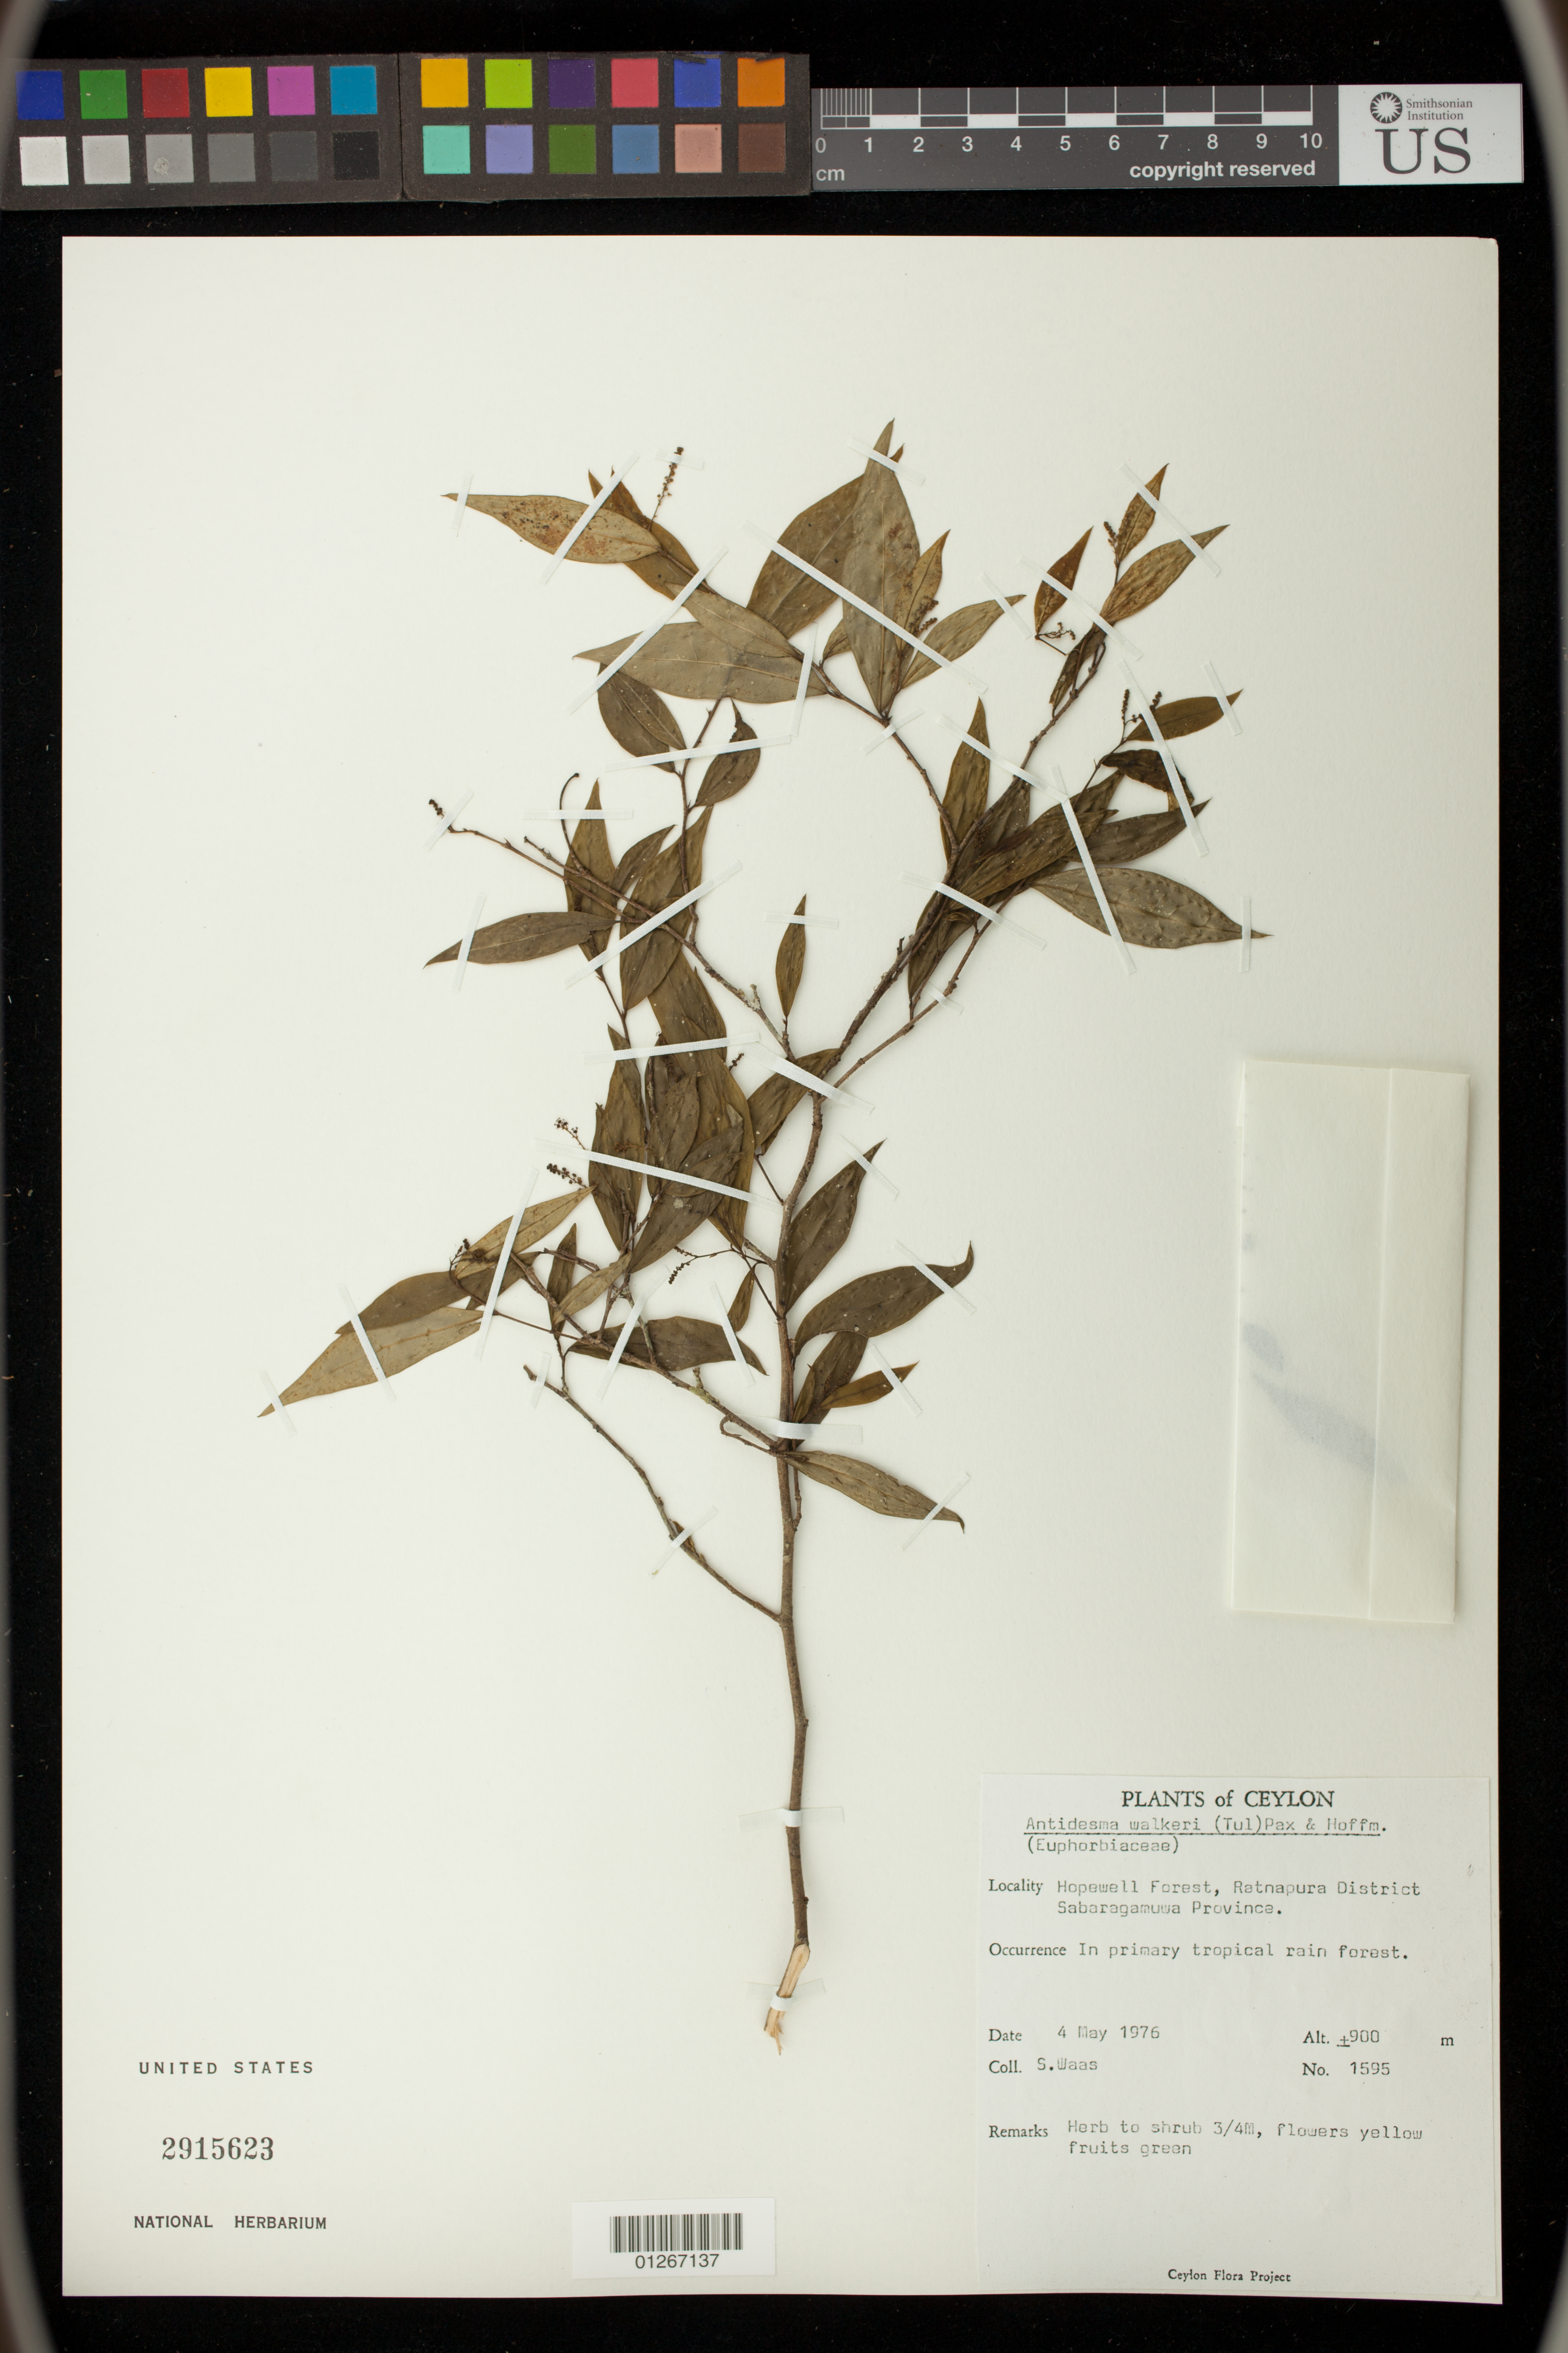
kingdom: Plantae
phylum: Tracheophyta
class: Magnoliopsida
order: Malpighiales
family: Phyllanthaceae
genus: Antidesma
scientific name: Antidesma walkeri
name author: (Tul.) Pax & K. Hoffm.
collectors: S. Waas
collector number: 1595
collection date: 1976-05-04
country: Sri Lanka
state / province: Sabaragamuwa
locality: Hopewell Forest, Ratnapura District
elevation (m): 900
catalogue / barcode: US 2915623